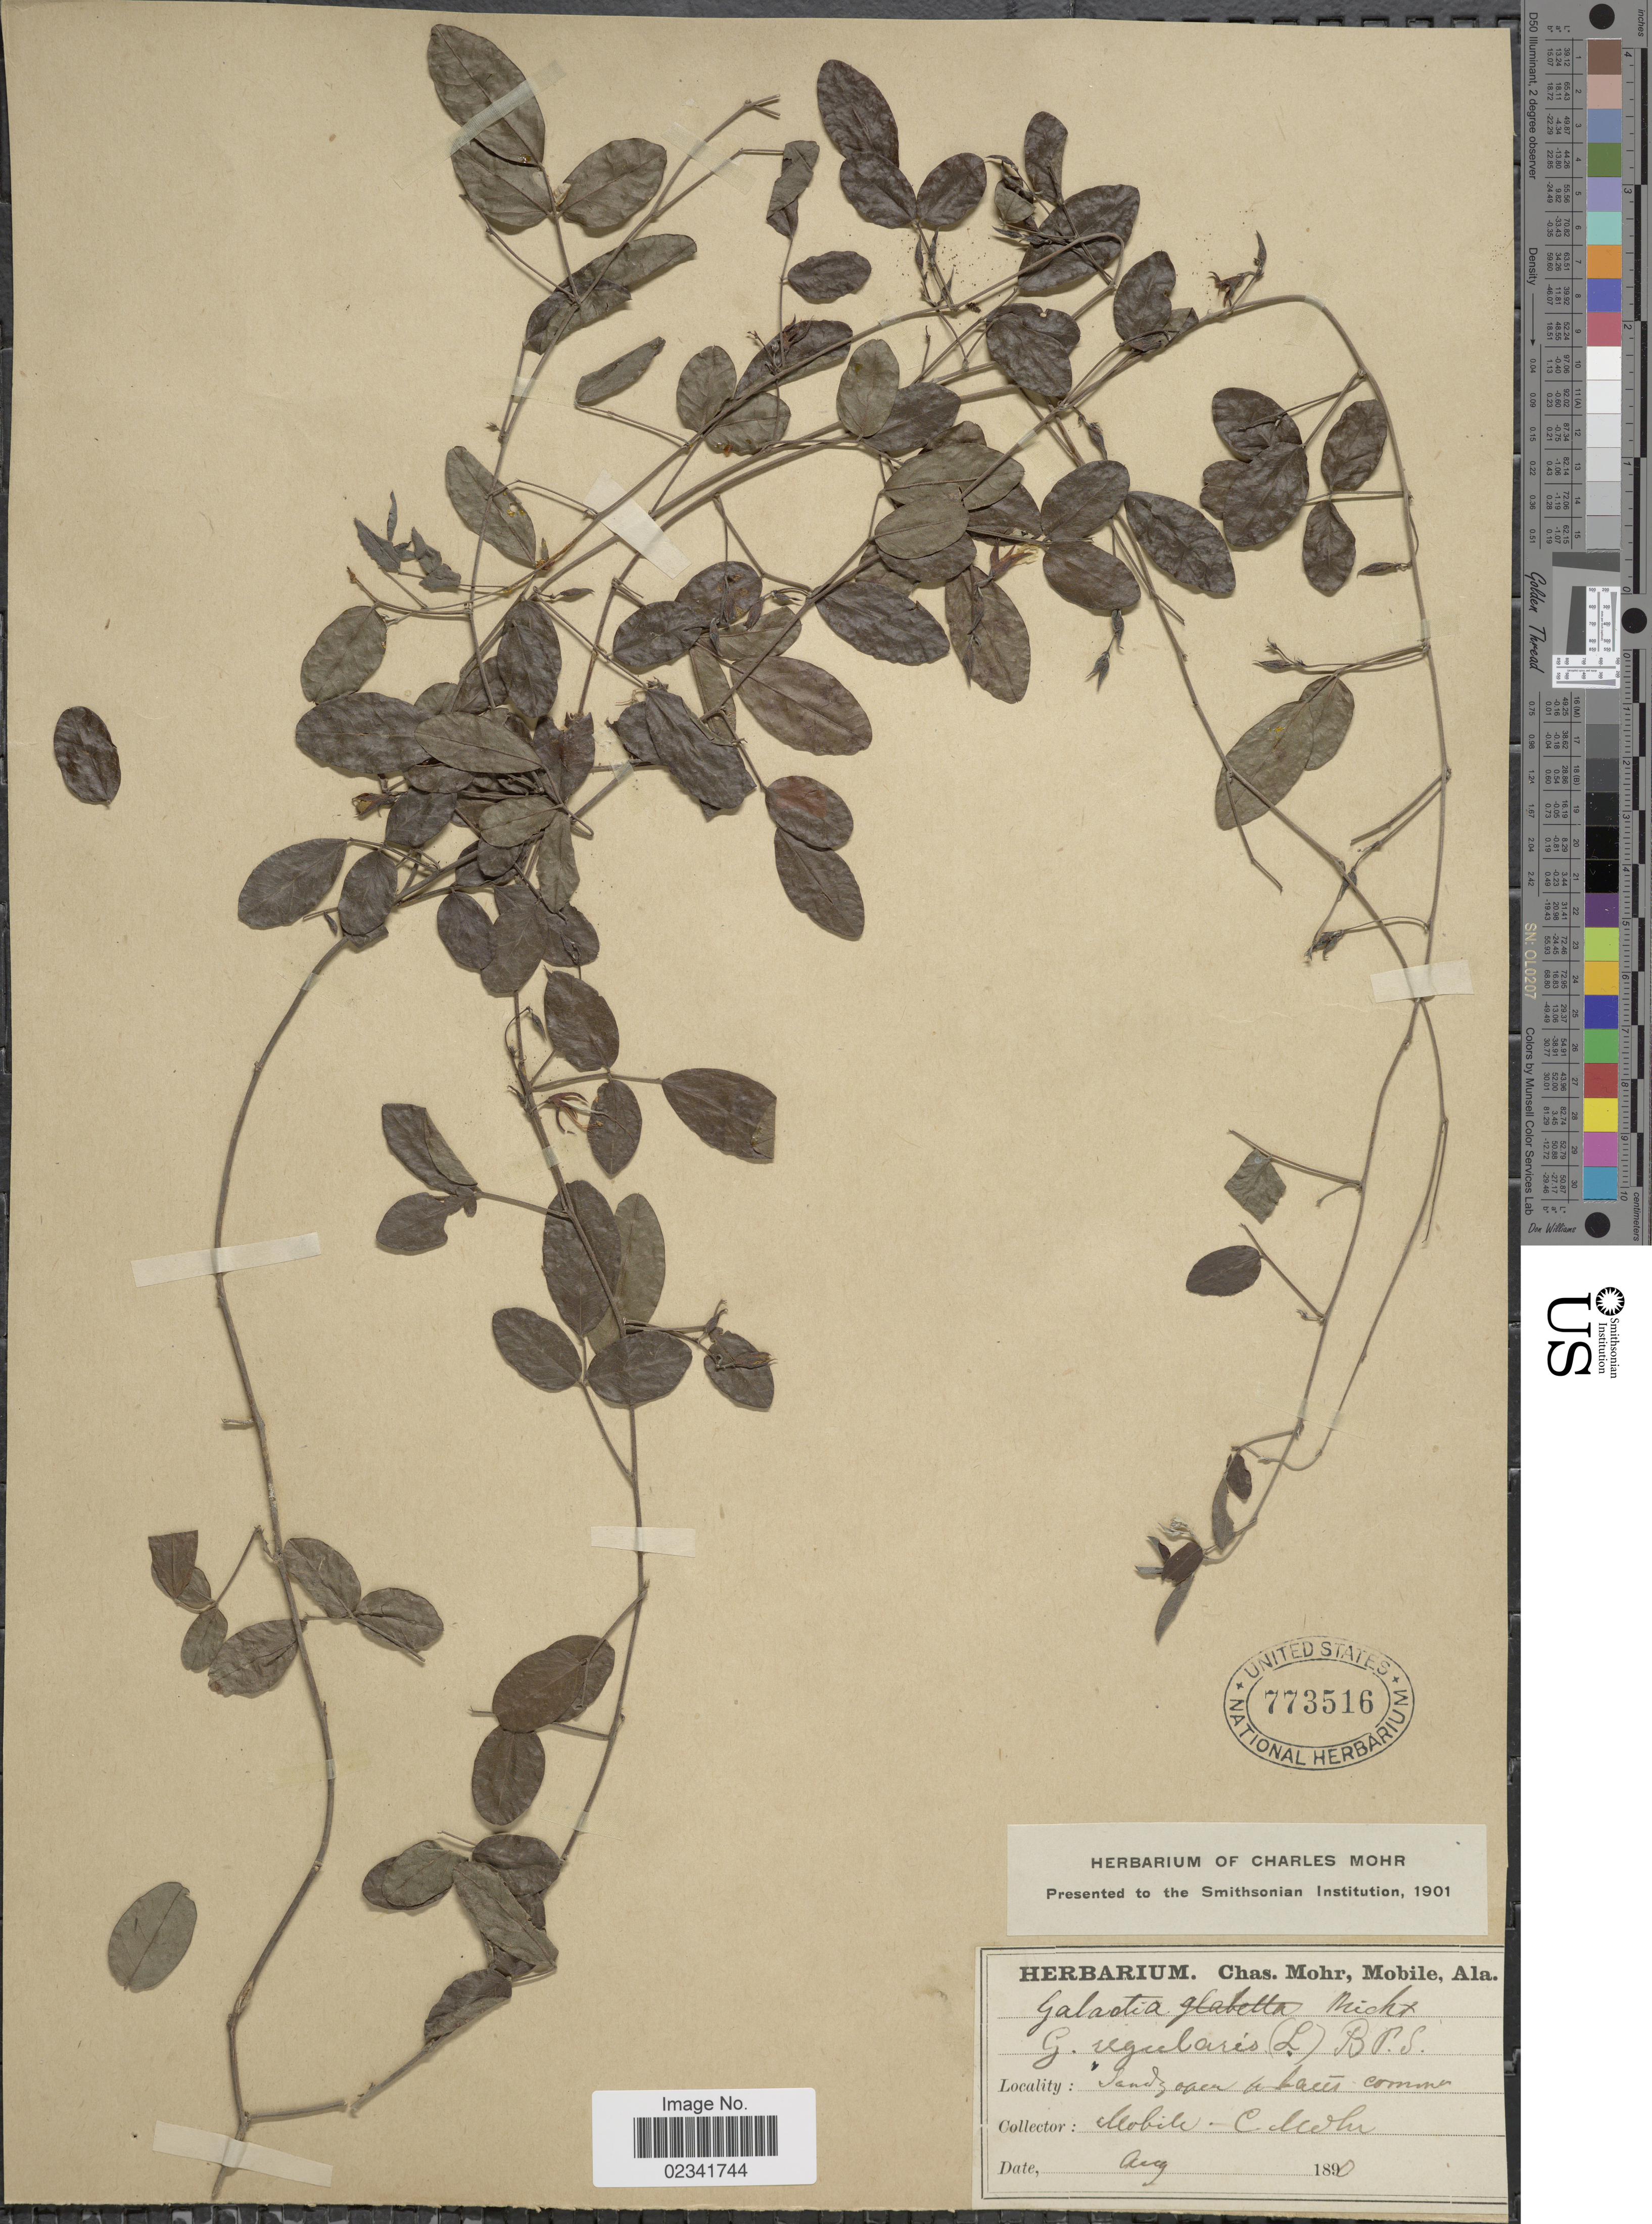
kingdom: Plantae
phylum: Tracheophyta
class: Magnoliopsida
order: Fabales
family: Fabaceae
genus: Galactia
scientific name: Galactia regularis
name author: (L.) Britton, Stearns & Poggenb.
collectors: C. T. Mohr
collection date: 1890-08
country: United States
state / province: Alabama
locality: Mobile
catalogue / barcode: US 773516